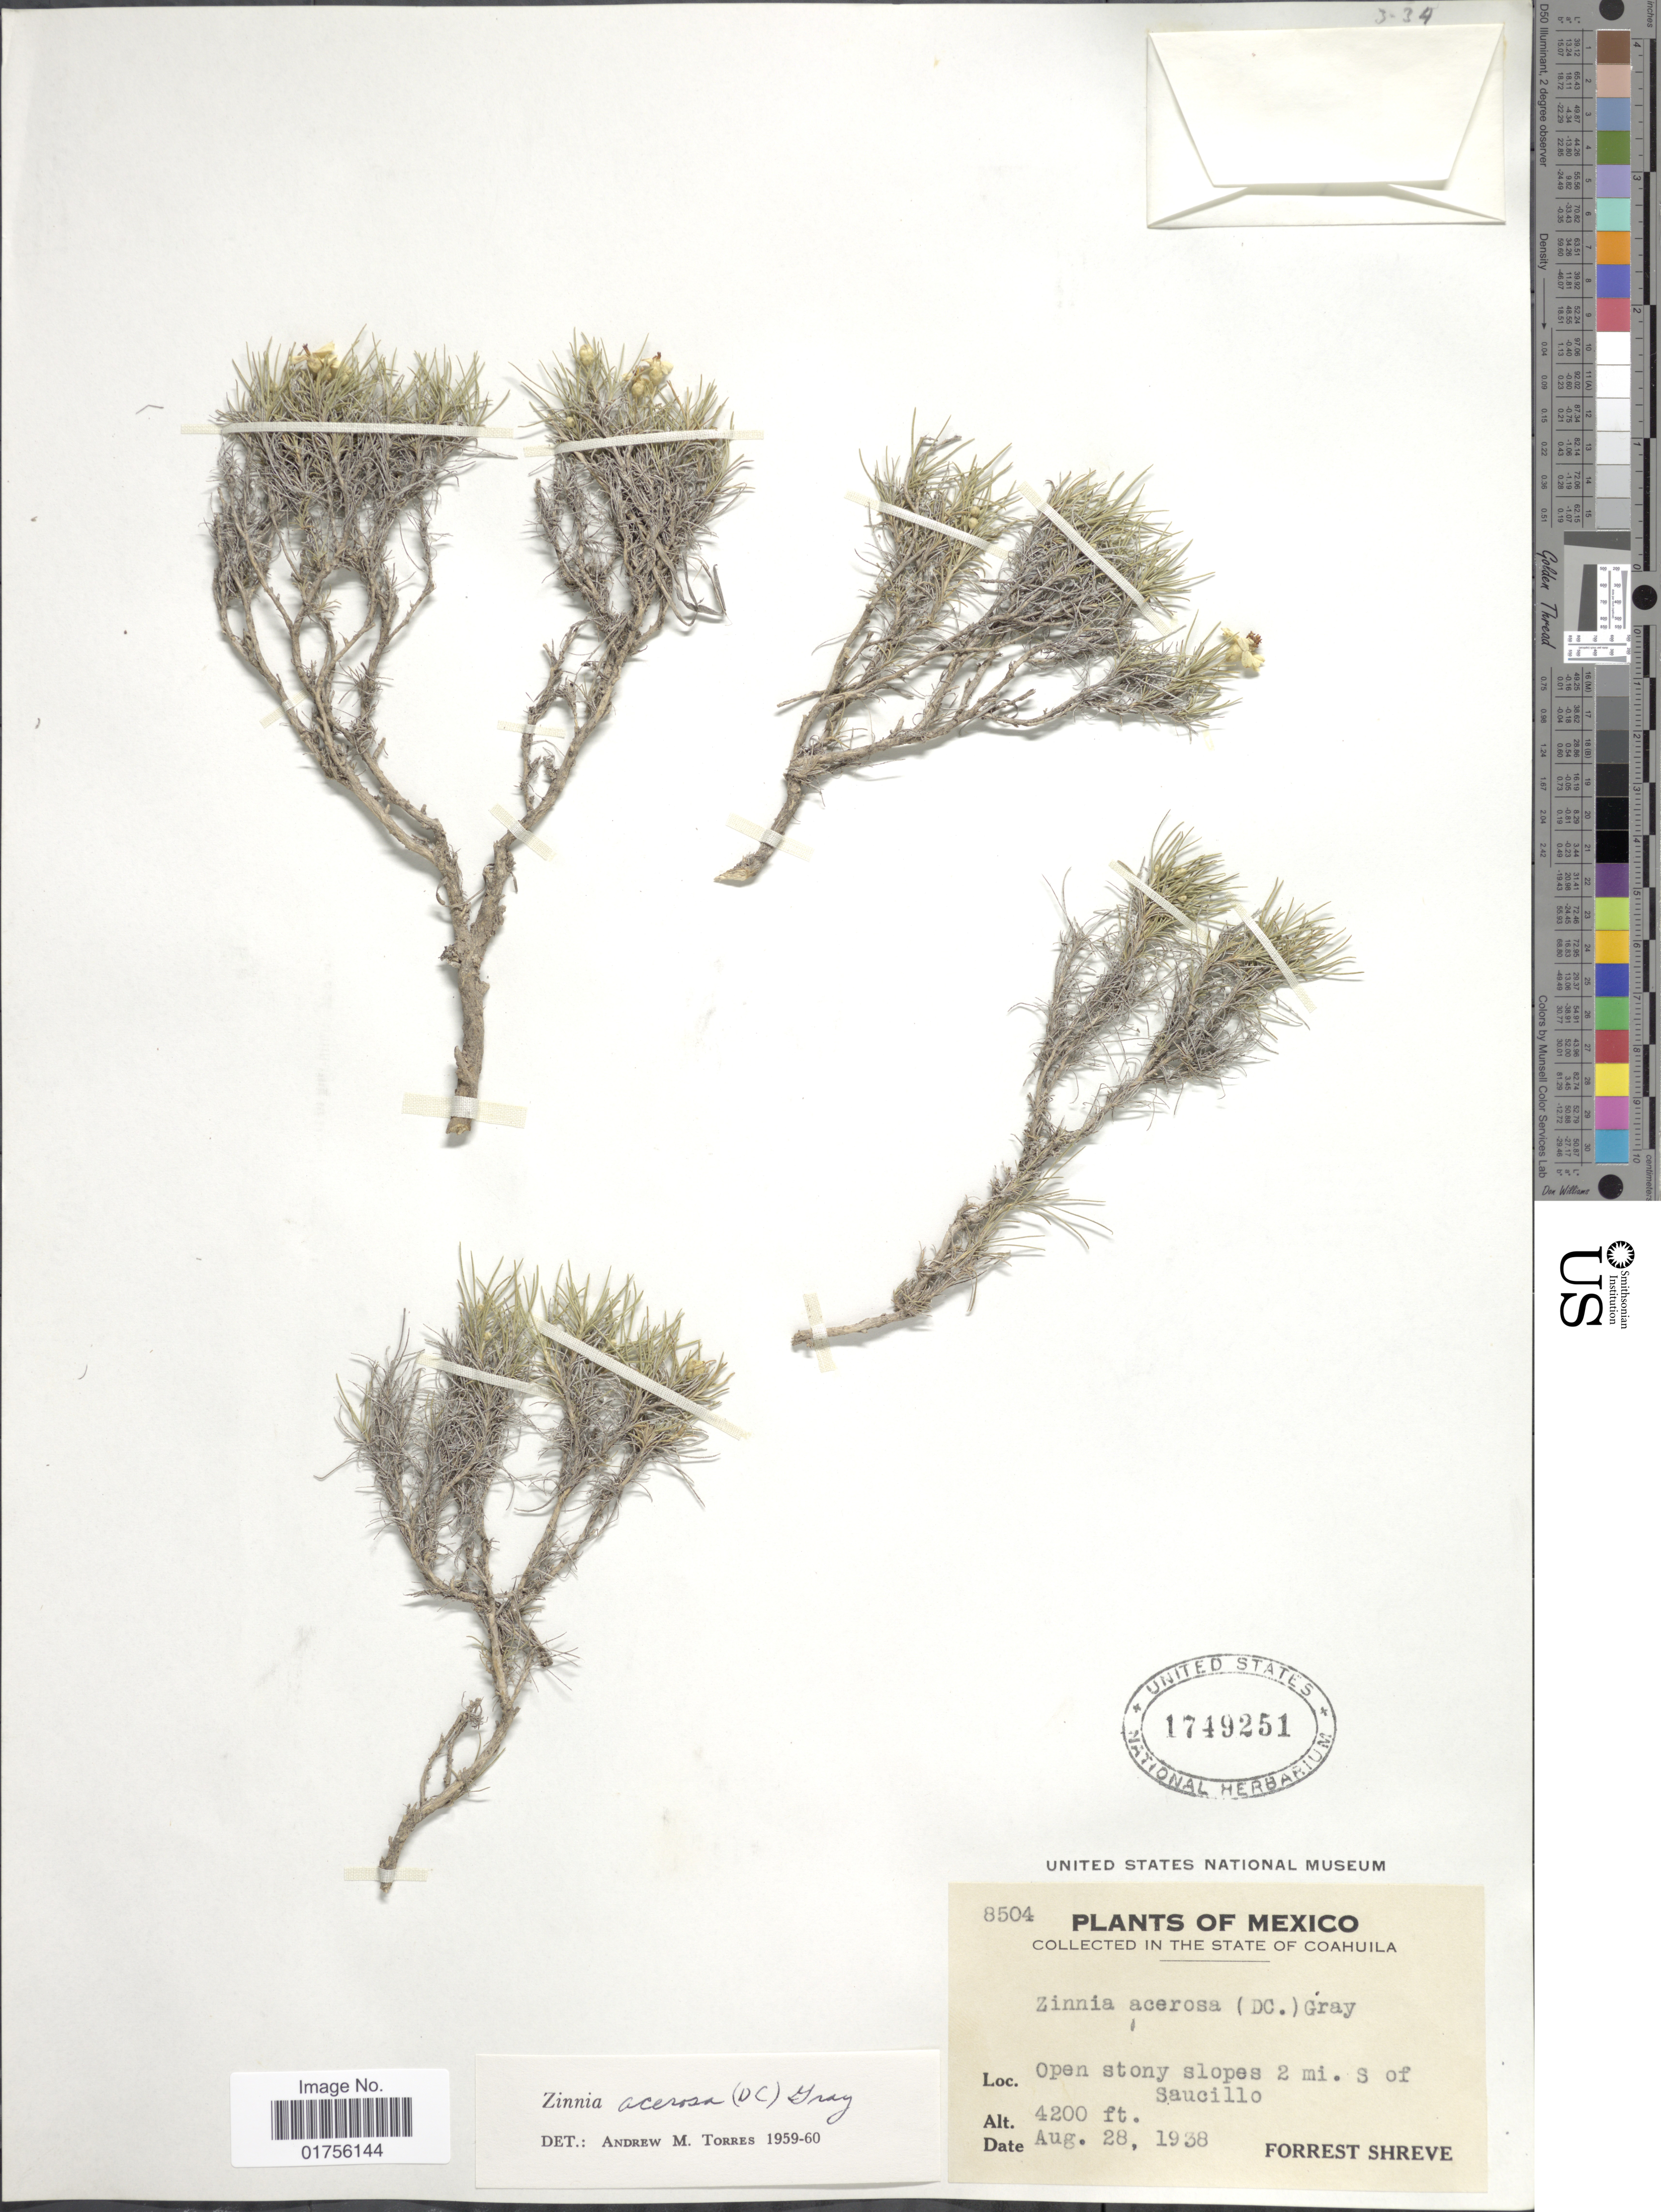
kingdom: Plantae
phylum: Tracheophyta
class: Magnoliopsida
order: Asterales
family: Asteraceae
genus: Zinnia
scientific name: Zinnia acerosa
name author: (DC.) A. Gray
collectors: F. Shreve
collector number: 8504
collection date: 1938-08-28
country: Mexico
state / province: Coahuila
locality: In the State of Coahuila, Open stony slopes 2 mi. S of Saucillo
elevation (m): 1280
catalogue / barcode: US 1749251